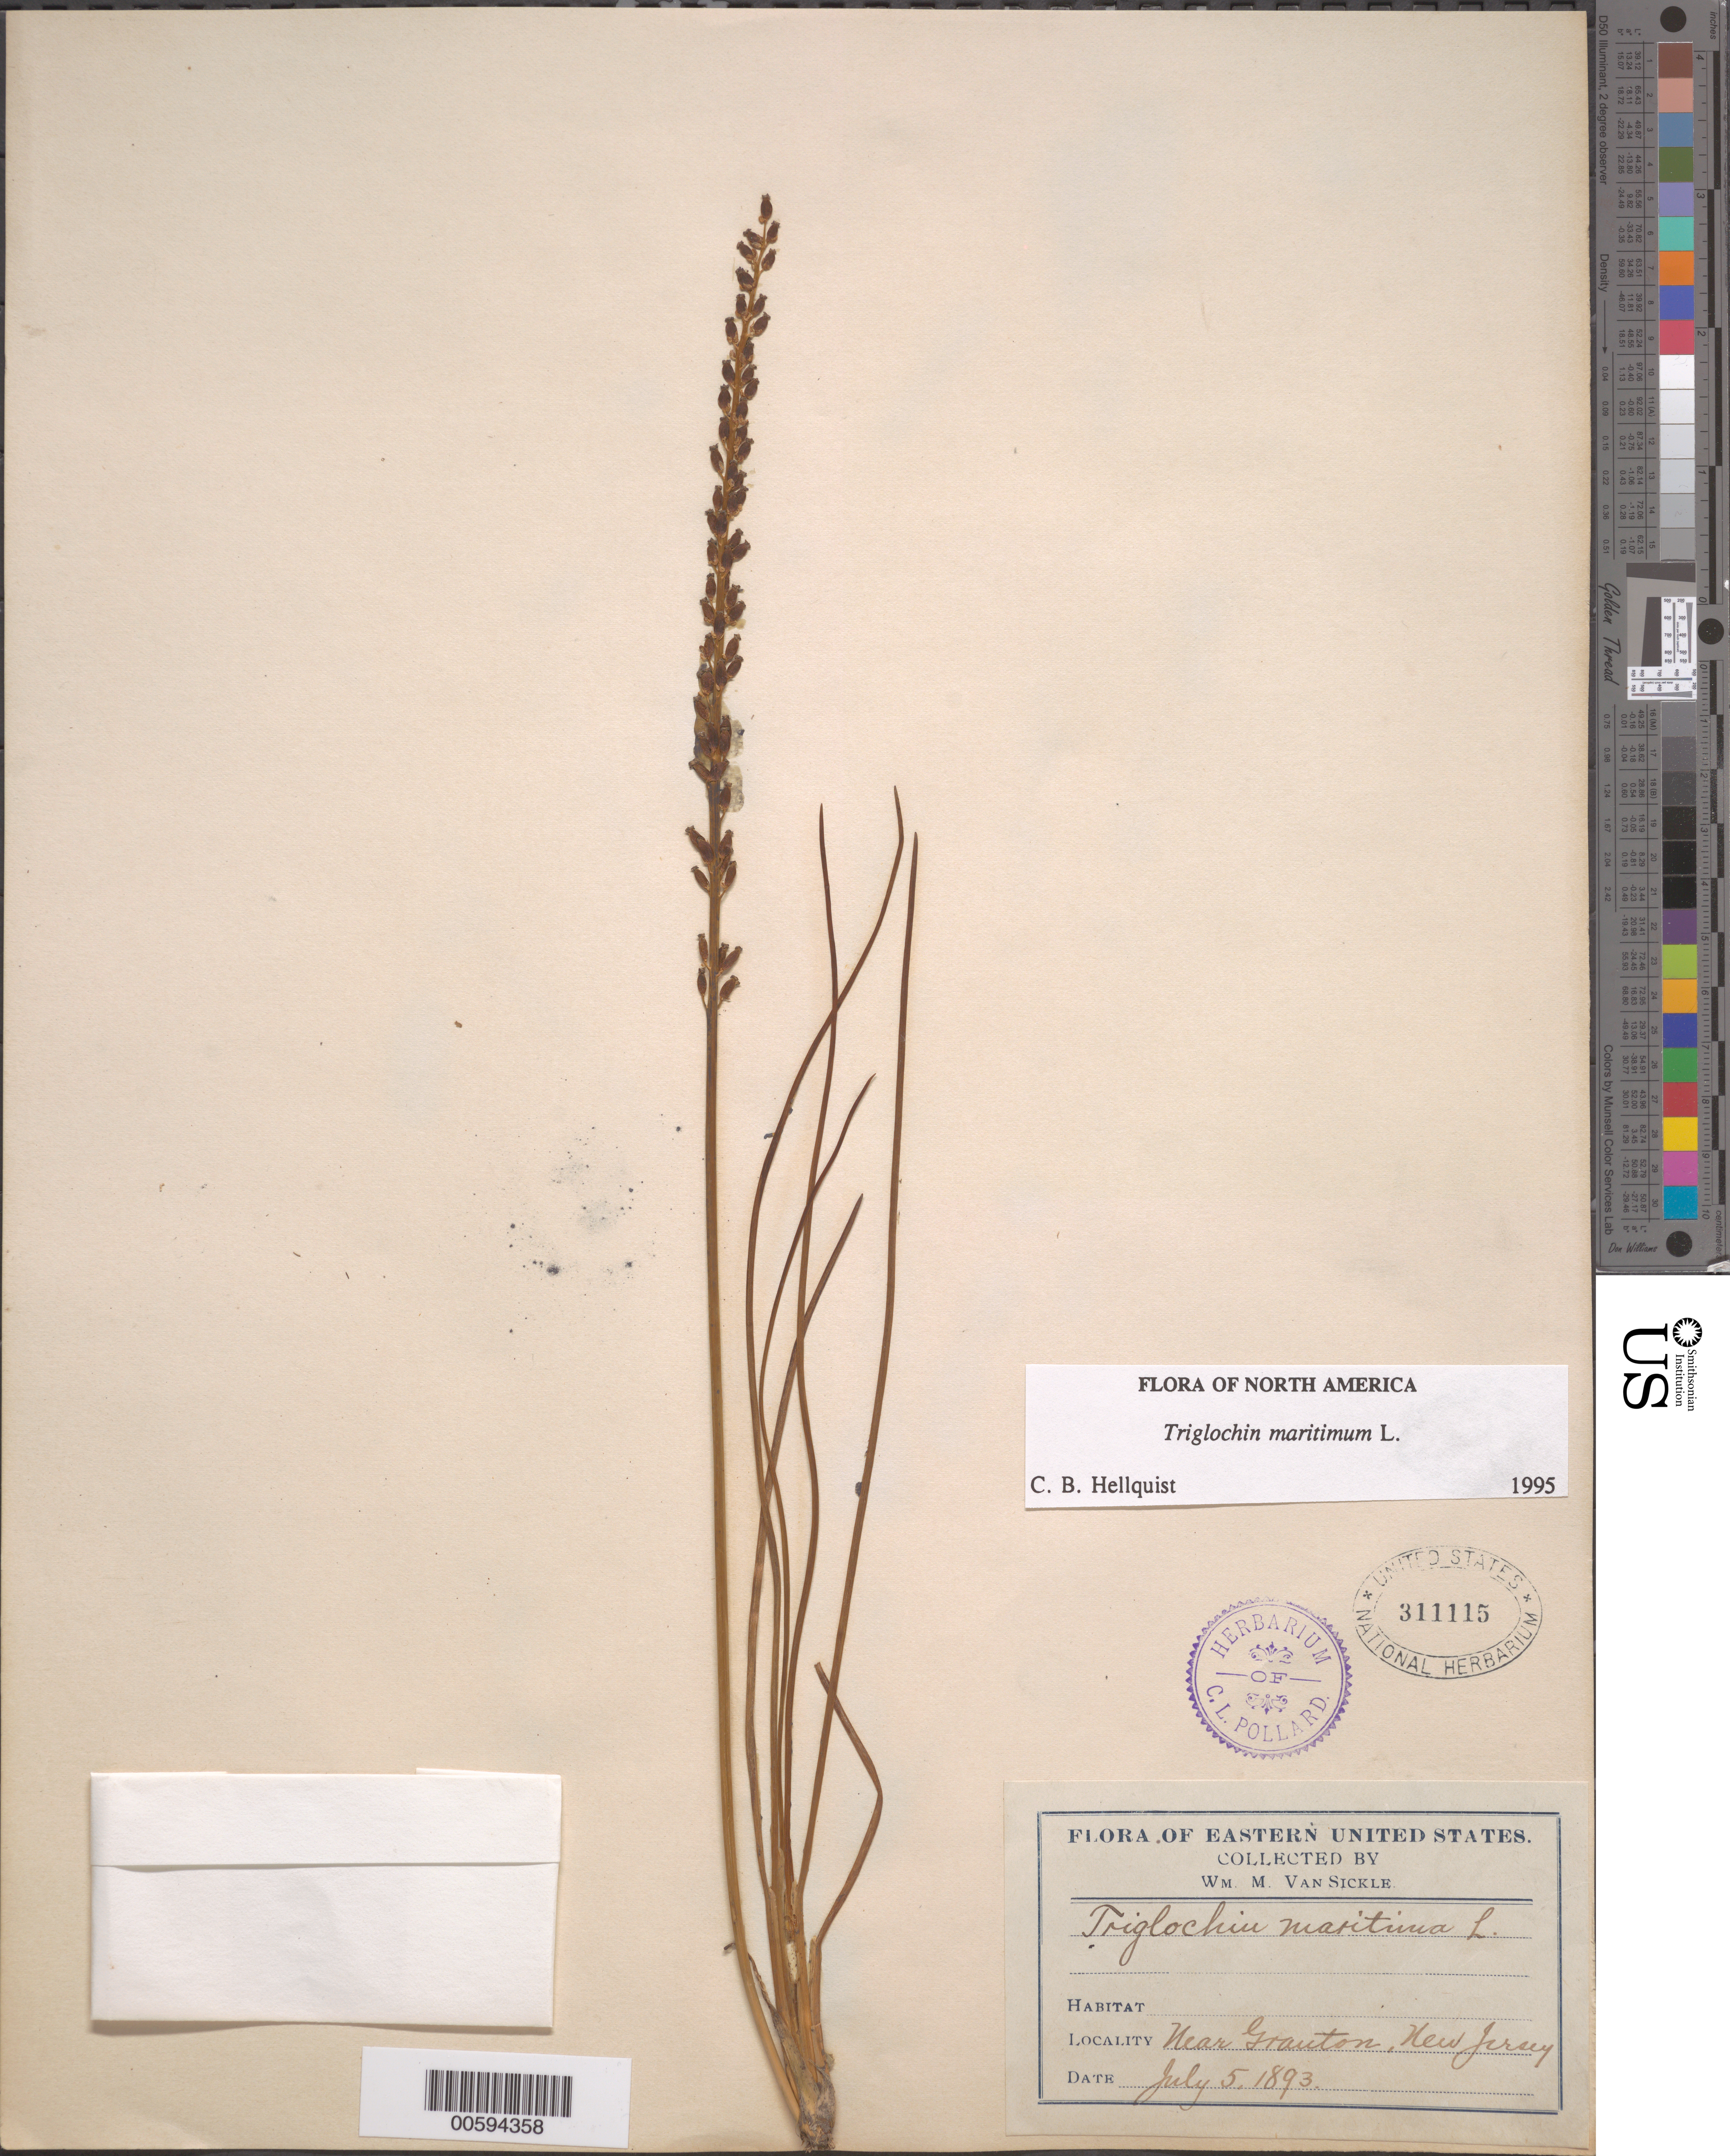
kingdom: Plantae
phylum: Tracheophyta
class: Liliopsida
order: Alismatales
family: Juncaginaceae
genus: Triglochin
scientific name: Triglochin maritima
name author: L.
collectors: W. M. Van Sickle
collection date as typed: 05 Jul 1893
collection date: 1893-07-05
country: United States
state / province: New Jersey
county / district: Hudson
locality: Near Granton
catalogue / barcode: US 311115